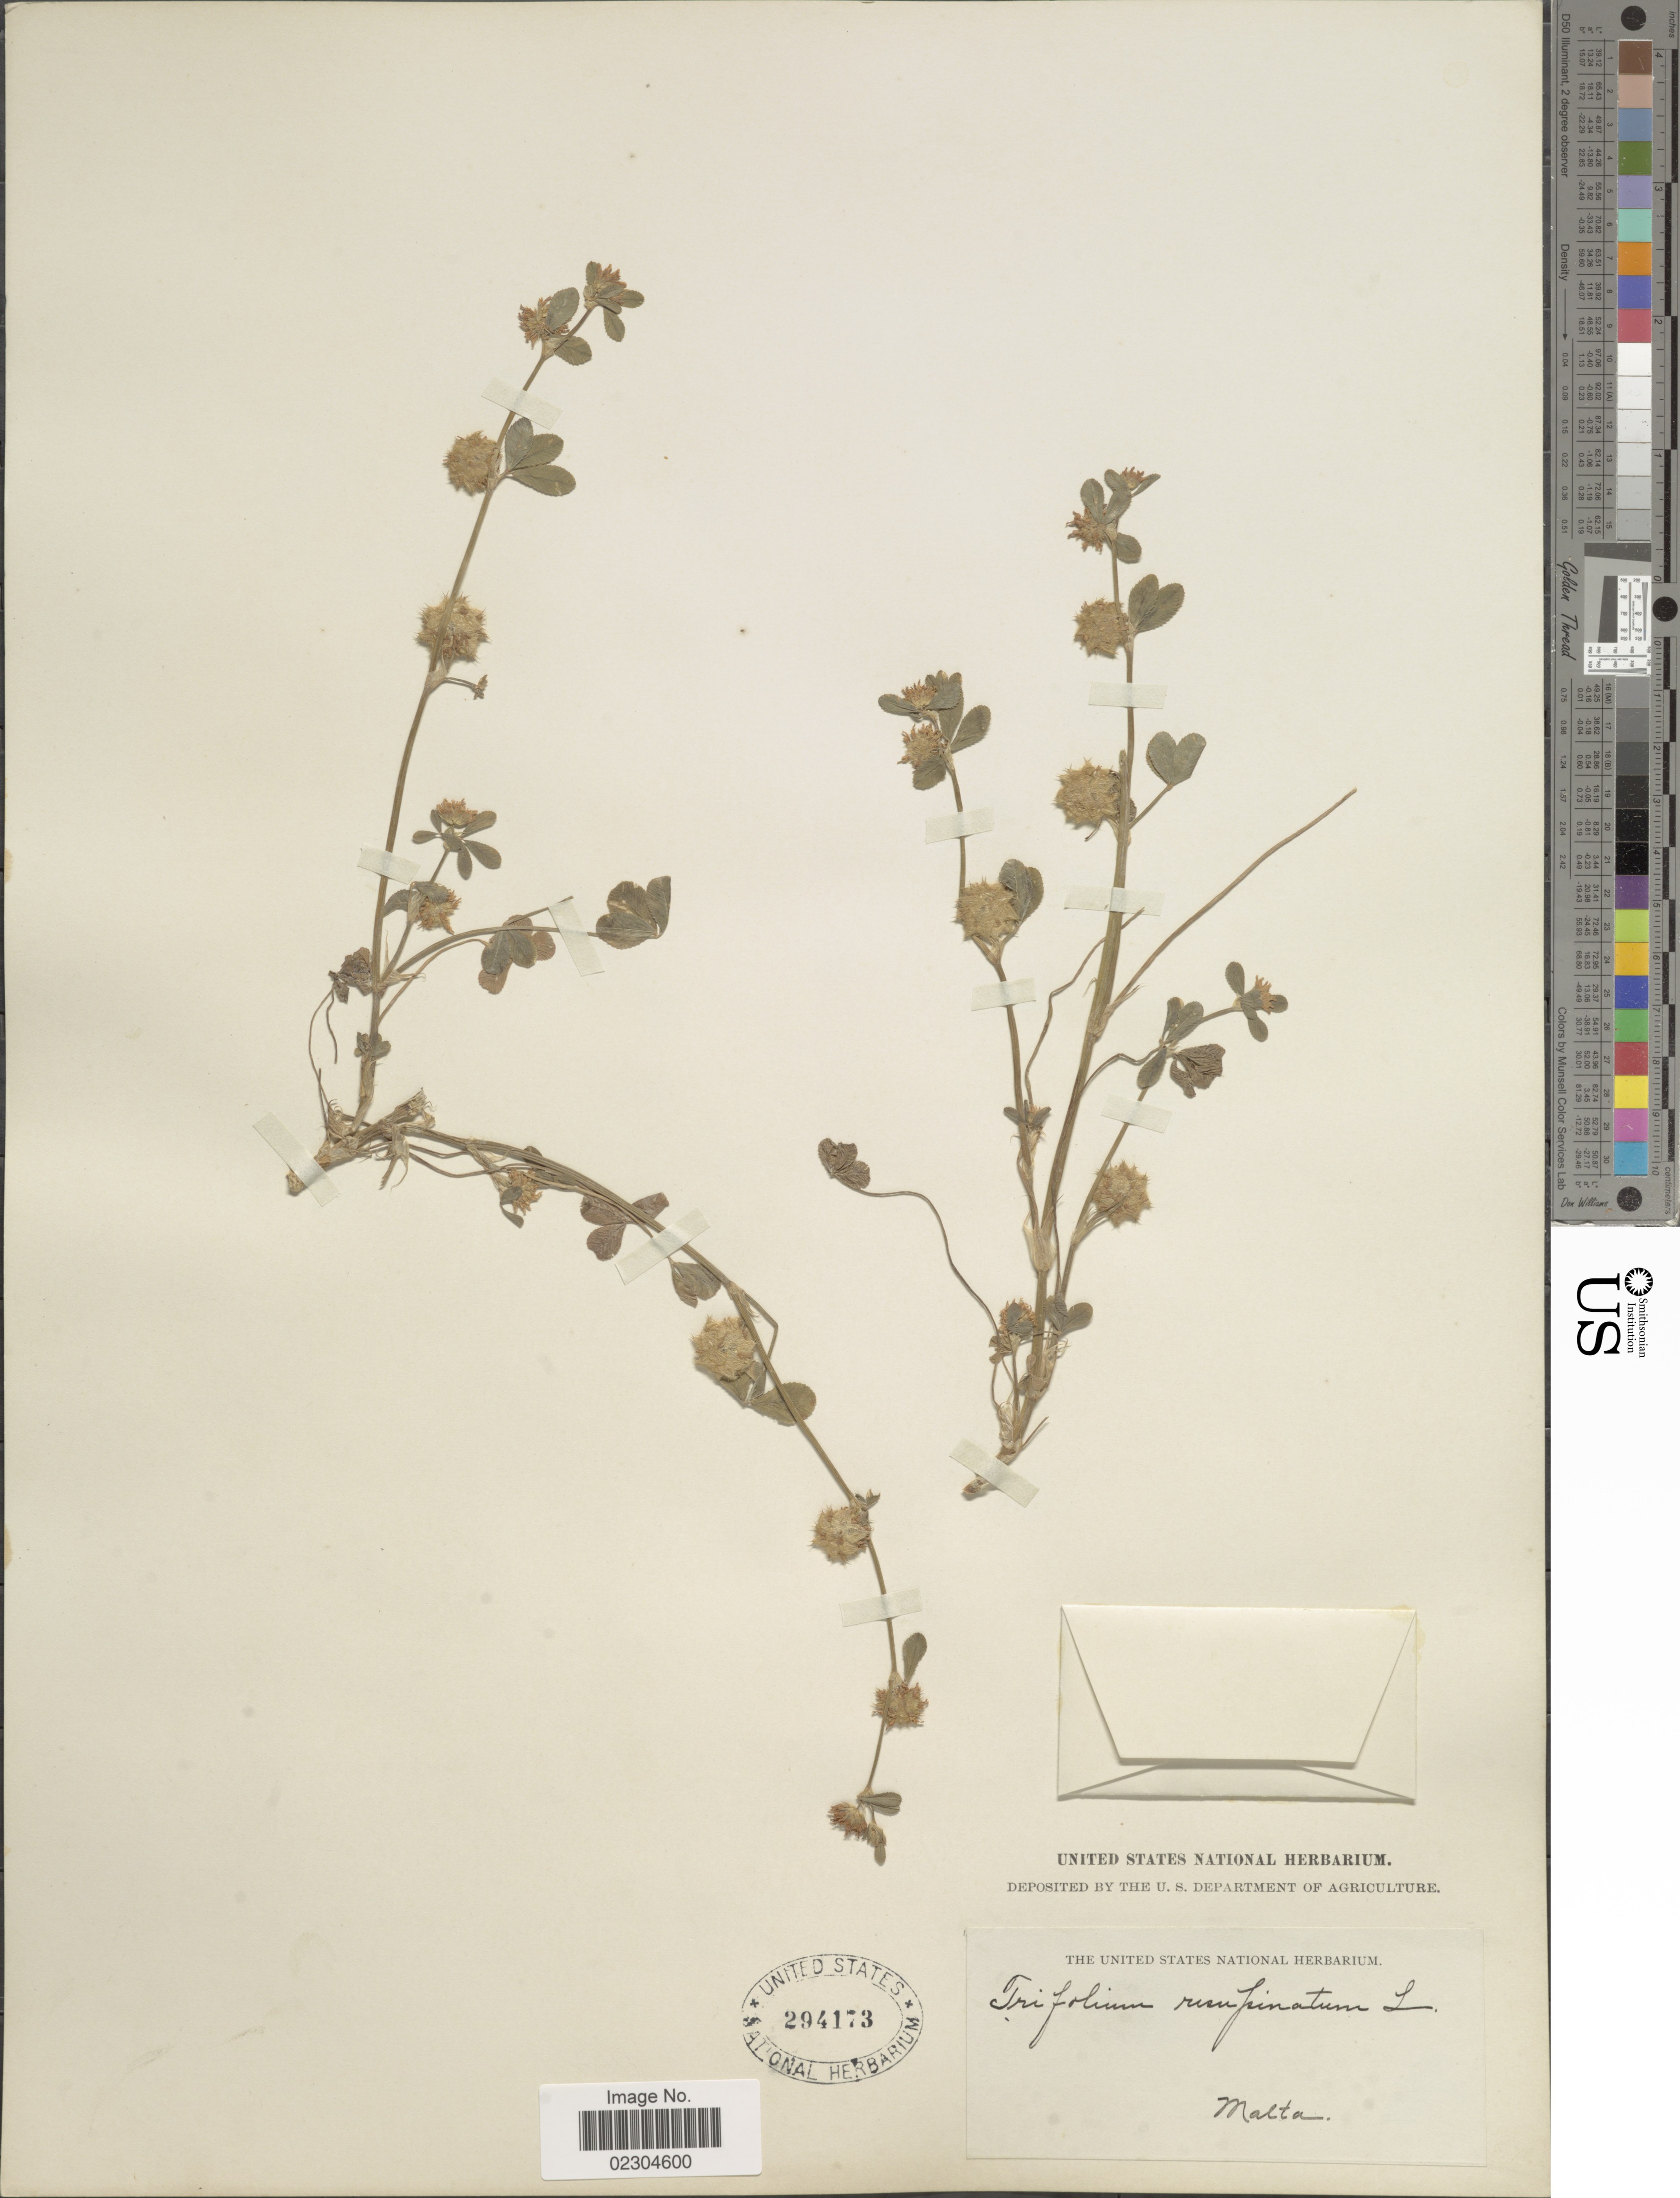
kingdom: Plantae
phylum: Tracheophyta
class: Magnoliopsida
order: Fabales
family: Fabaceae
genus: Trifolium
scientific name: Trifolium resupinatum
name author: L.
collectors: ex herb. United States National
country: Malta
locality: Malta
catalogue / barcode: US 294173